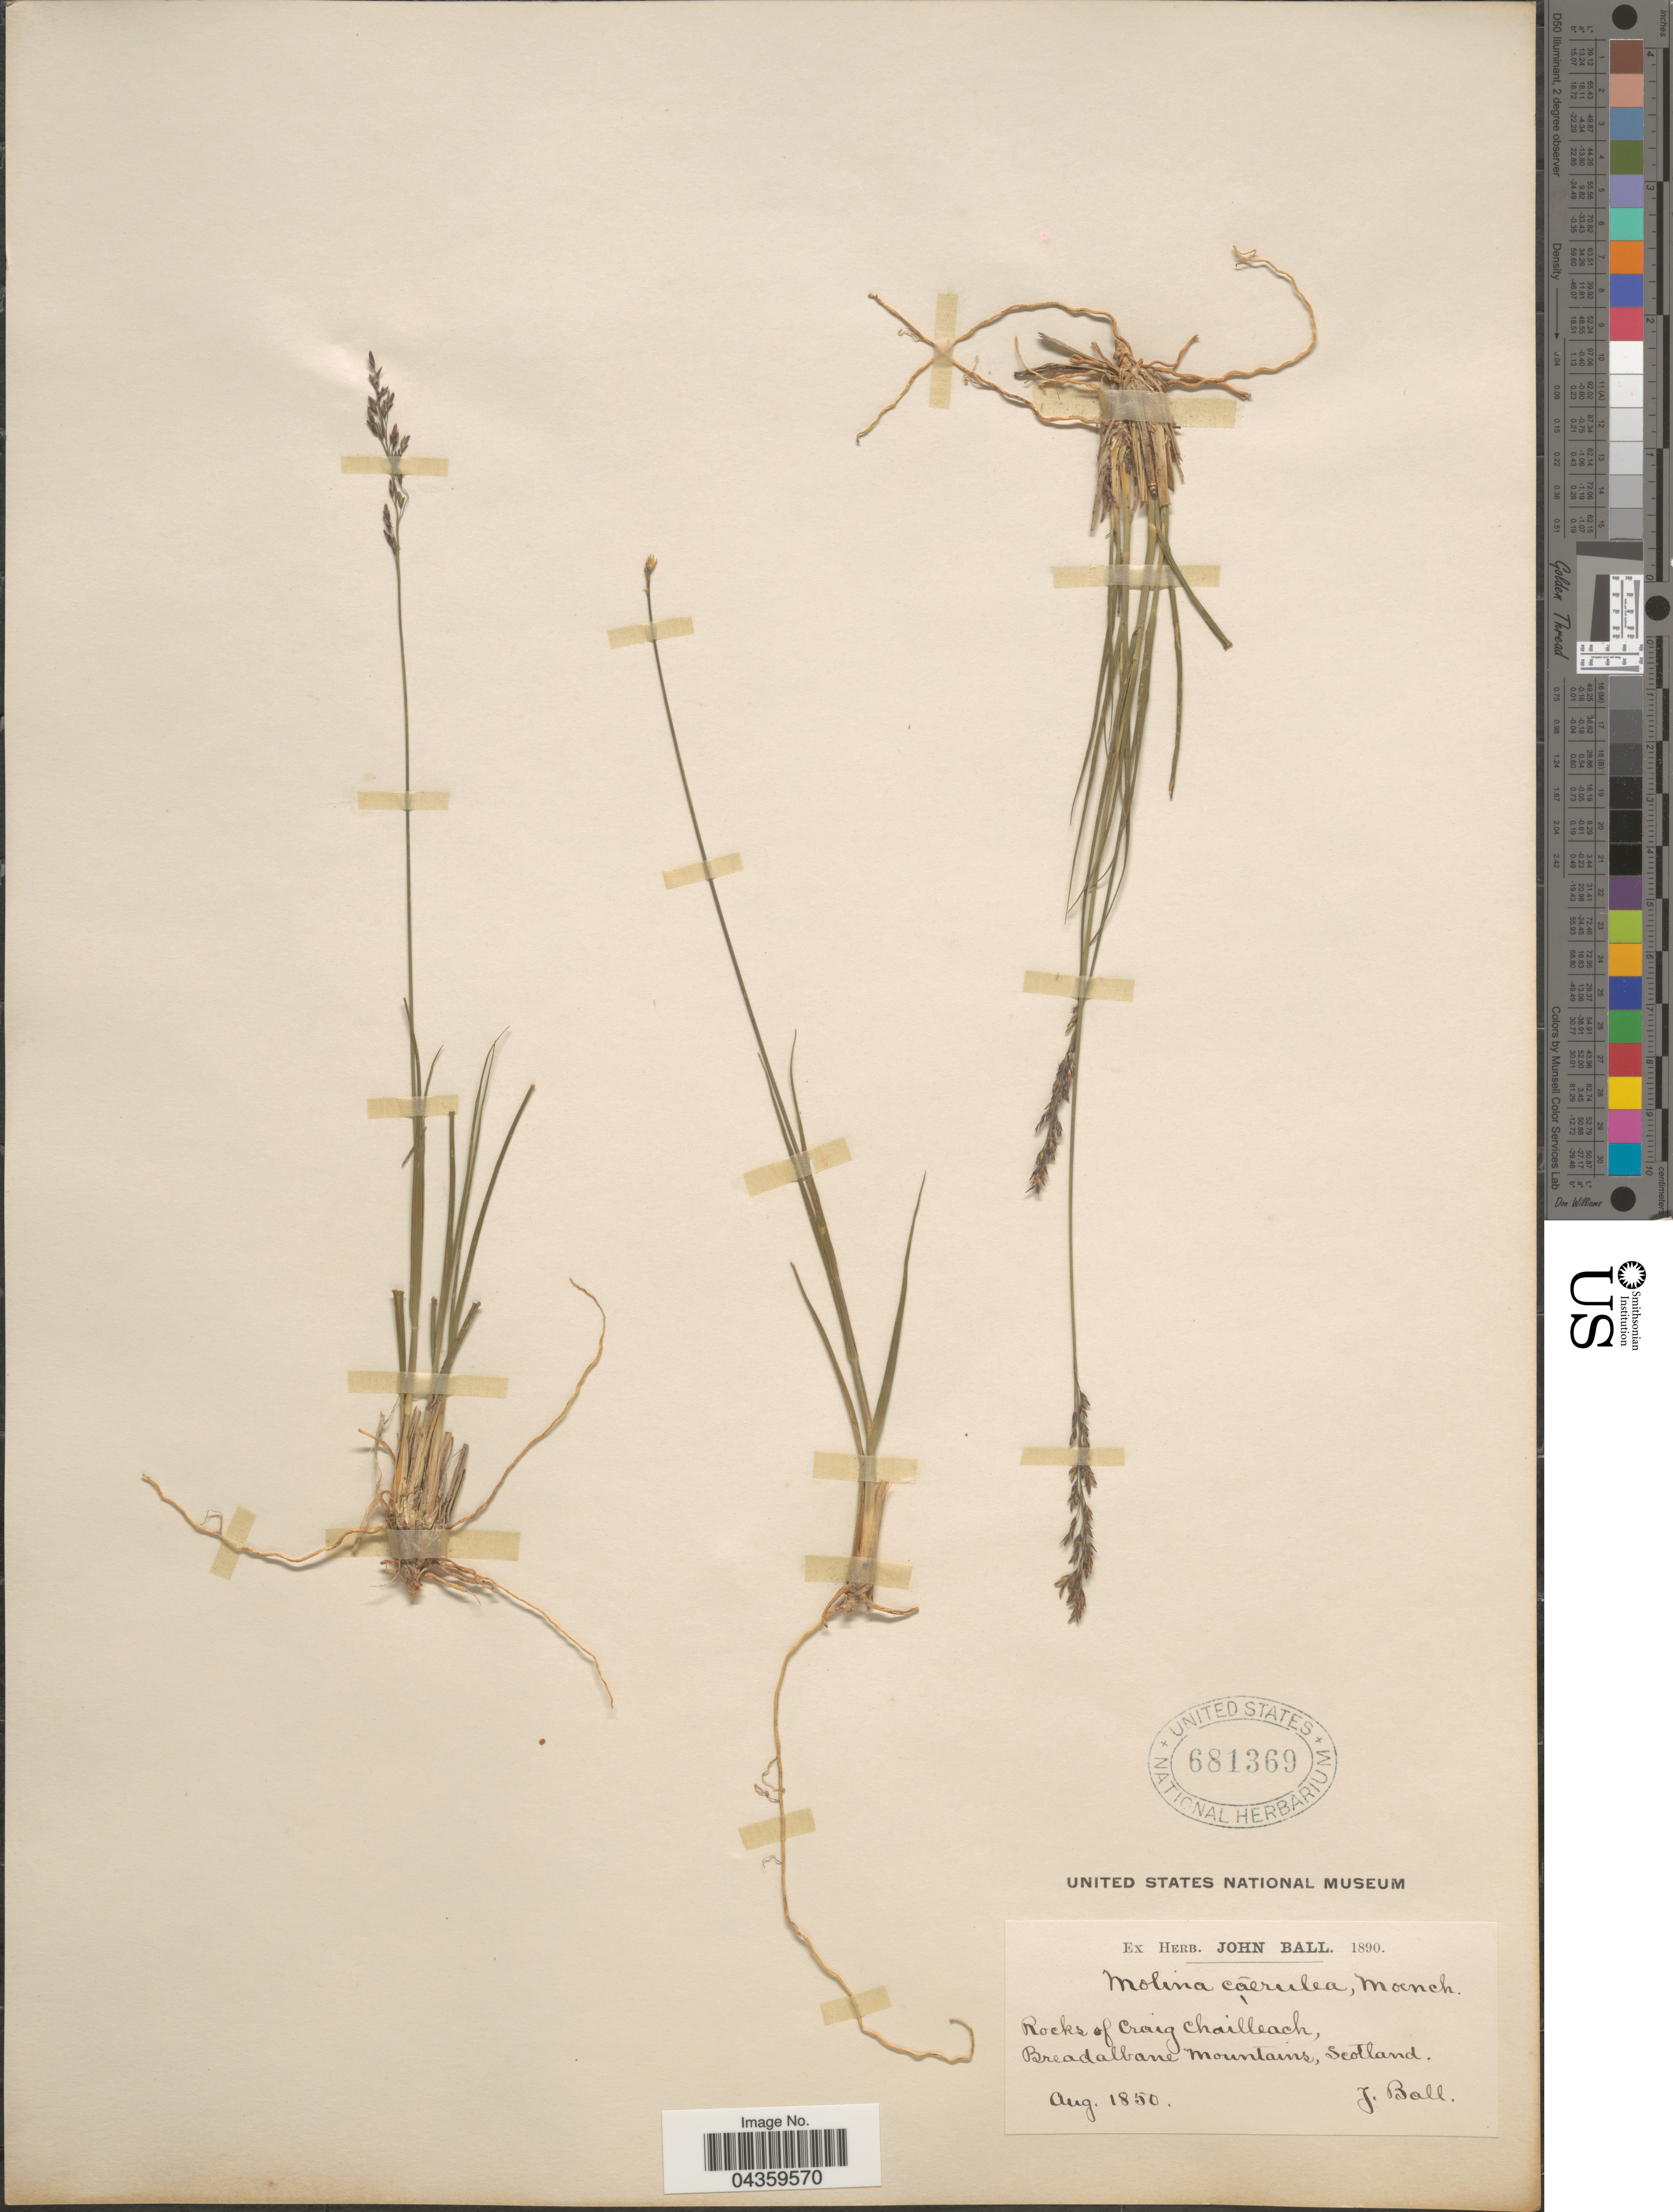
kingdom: Plantae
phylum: Tracheophyta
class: Liliopsida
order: Poales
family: Poaceae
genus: Molinia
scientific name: Molinia caerulea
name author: (L.) Moench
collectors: J. Ball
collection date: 1850-08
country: United Kingdom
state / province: Scotland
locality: Rocks of Craig Chailleach, Breadalbane Mountains.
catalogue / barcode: US 681369